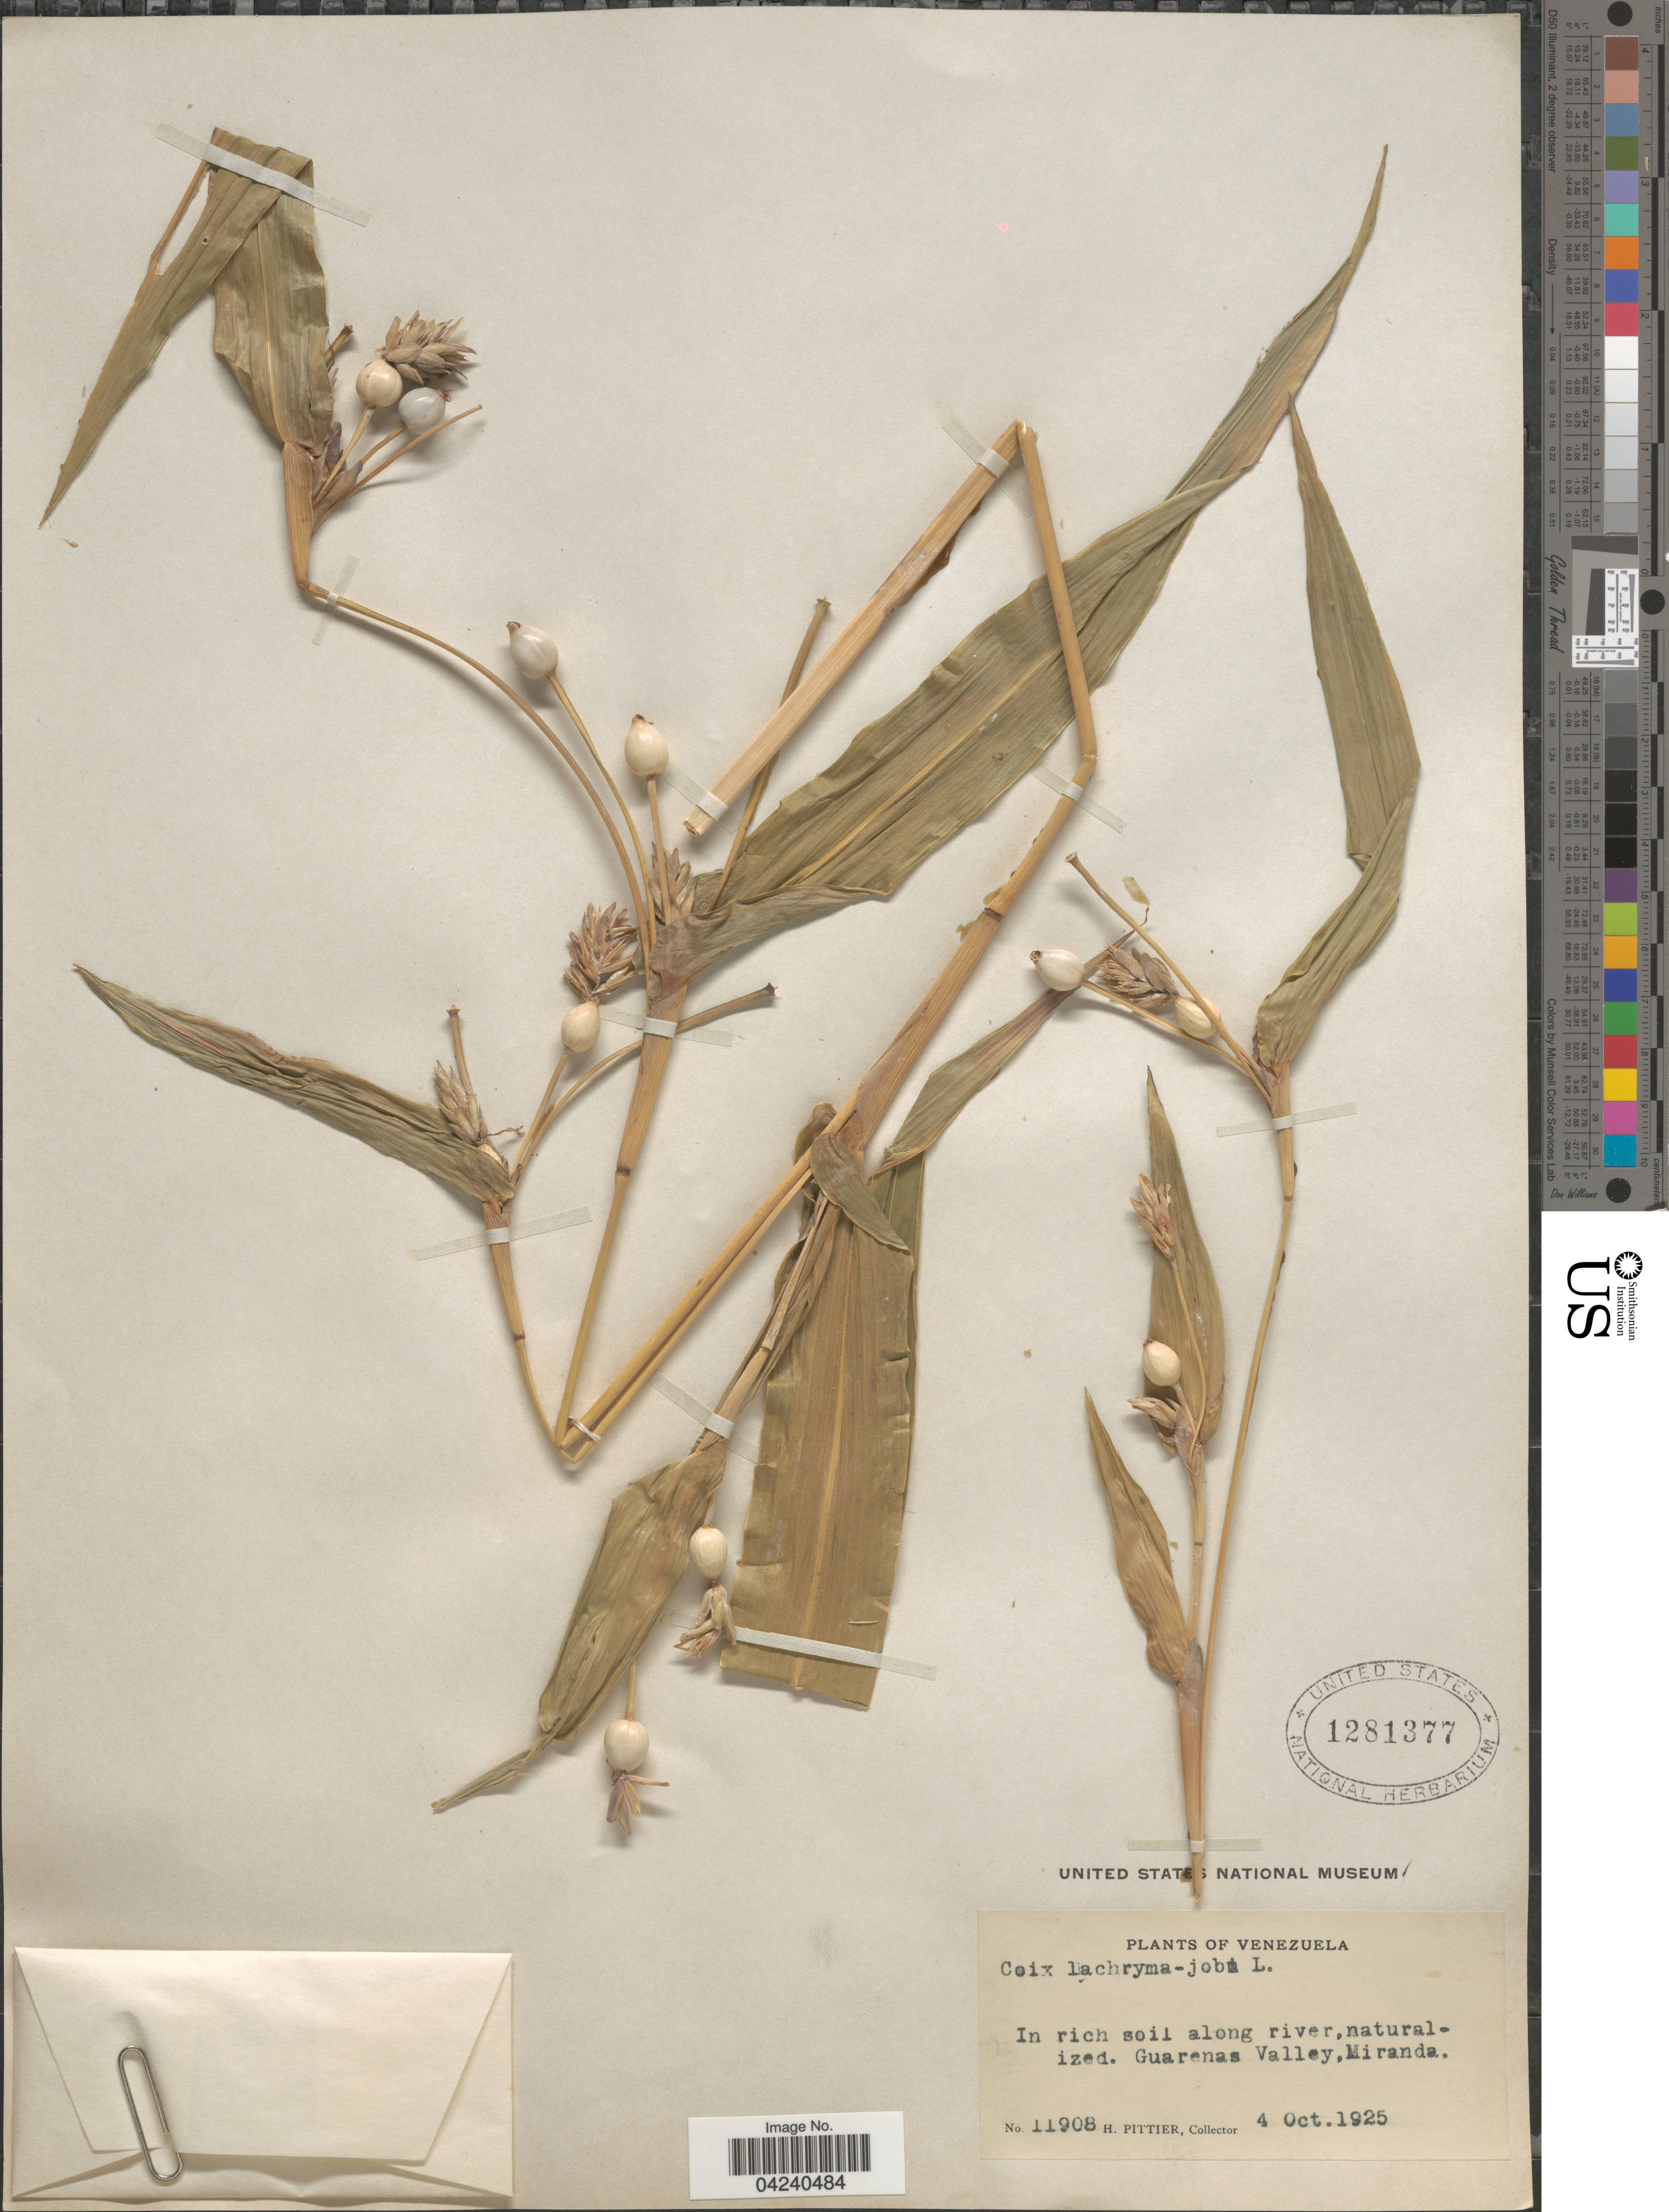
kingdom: Plantae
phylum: Tracheophyta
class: Liliopsida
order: Poales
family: Poaceae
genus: Coix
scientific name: Coix lacryma-jobi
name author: L.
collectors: H. F. Pittier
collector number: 11908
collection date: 1925-10-04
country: Venezuela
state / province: Miranda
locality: Guarenas Valley.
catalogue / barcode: US 1281377